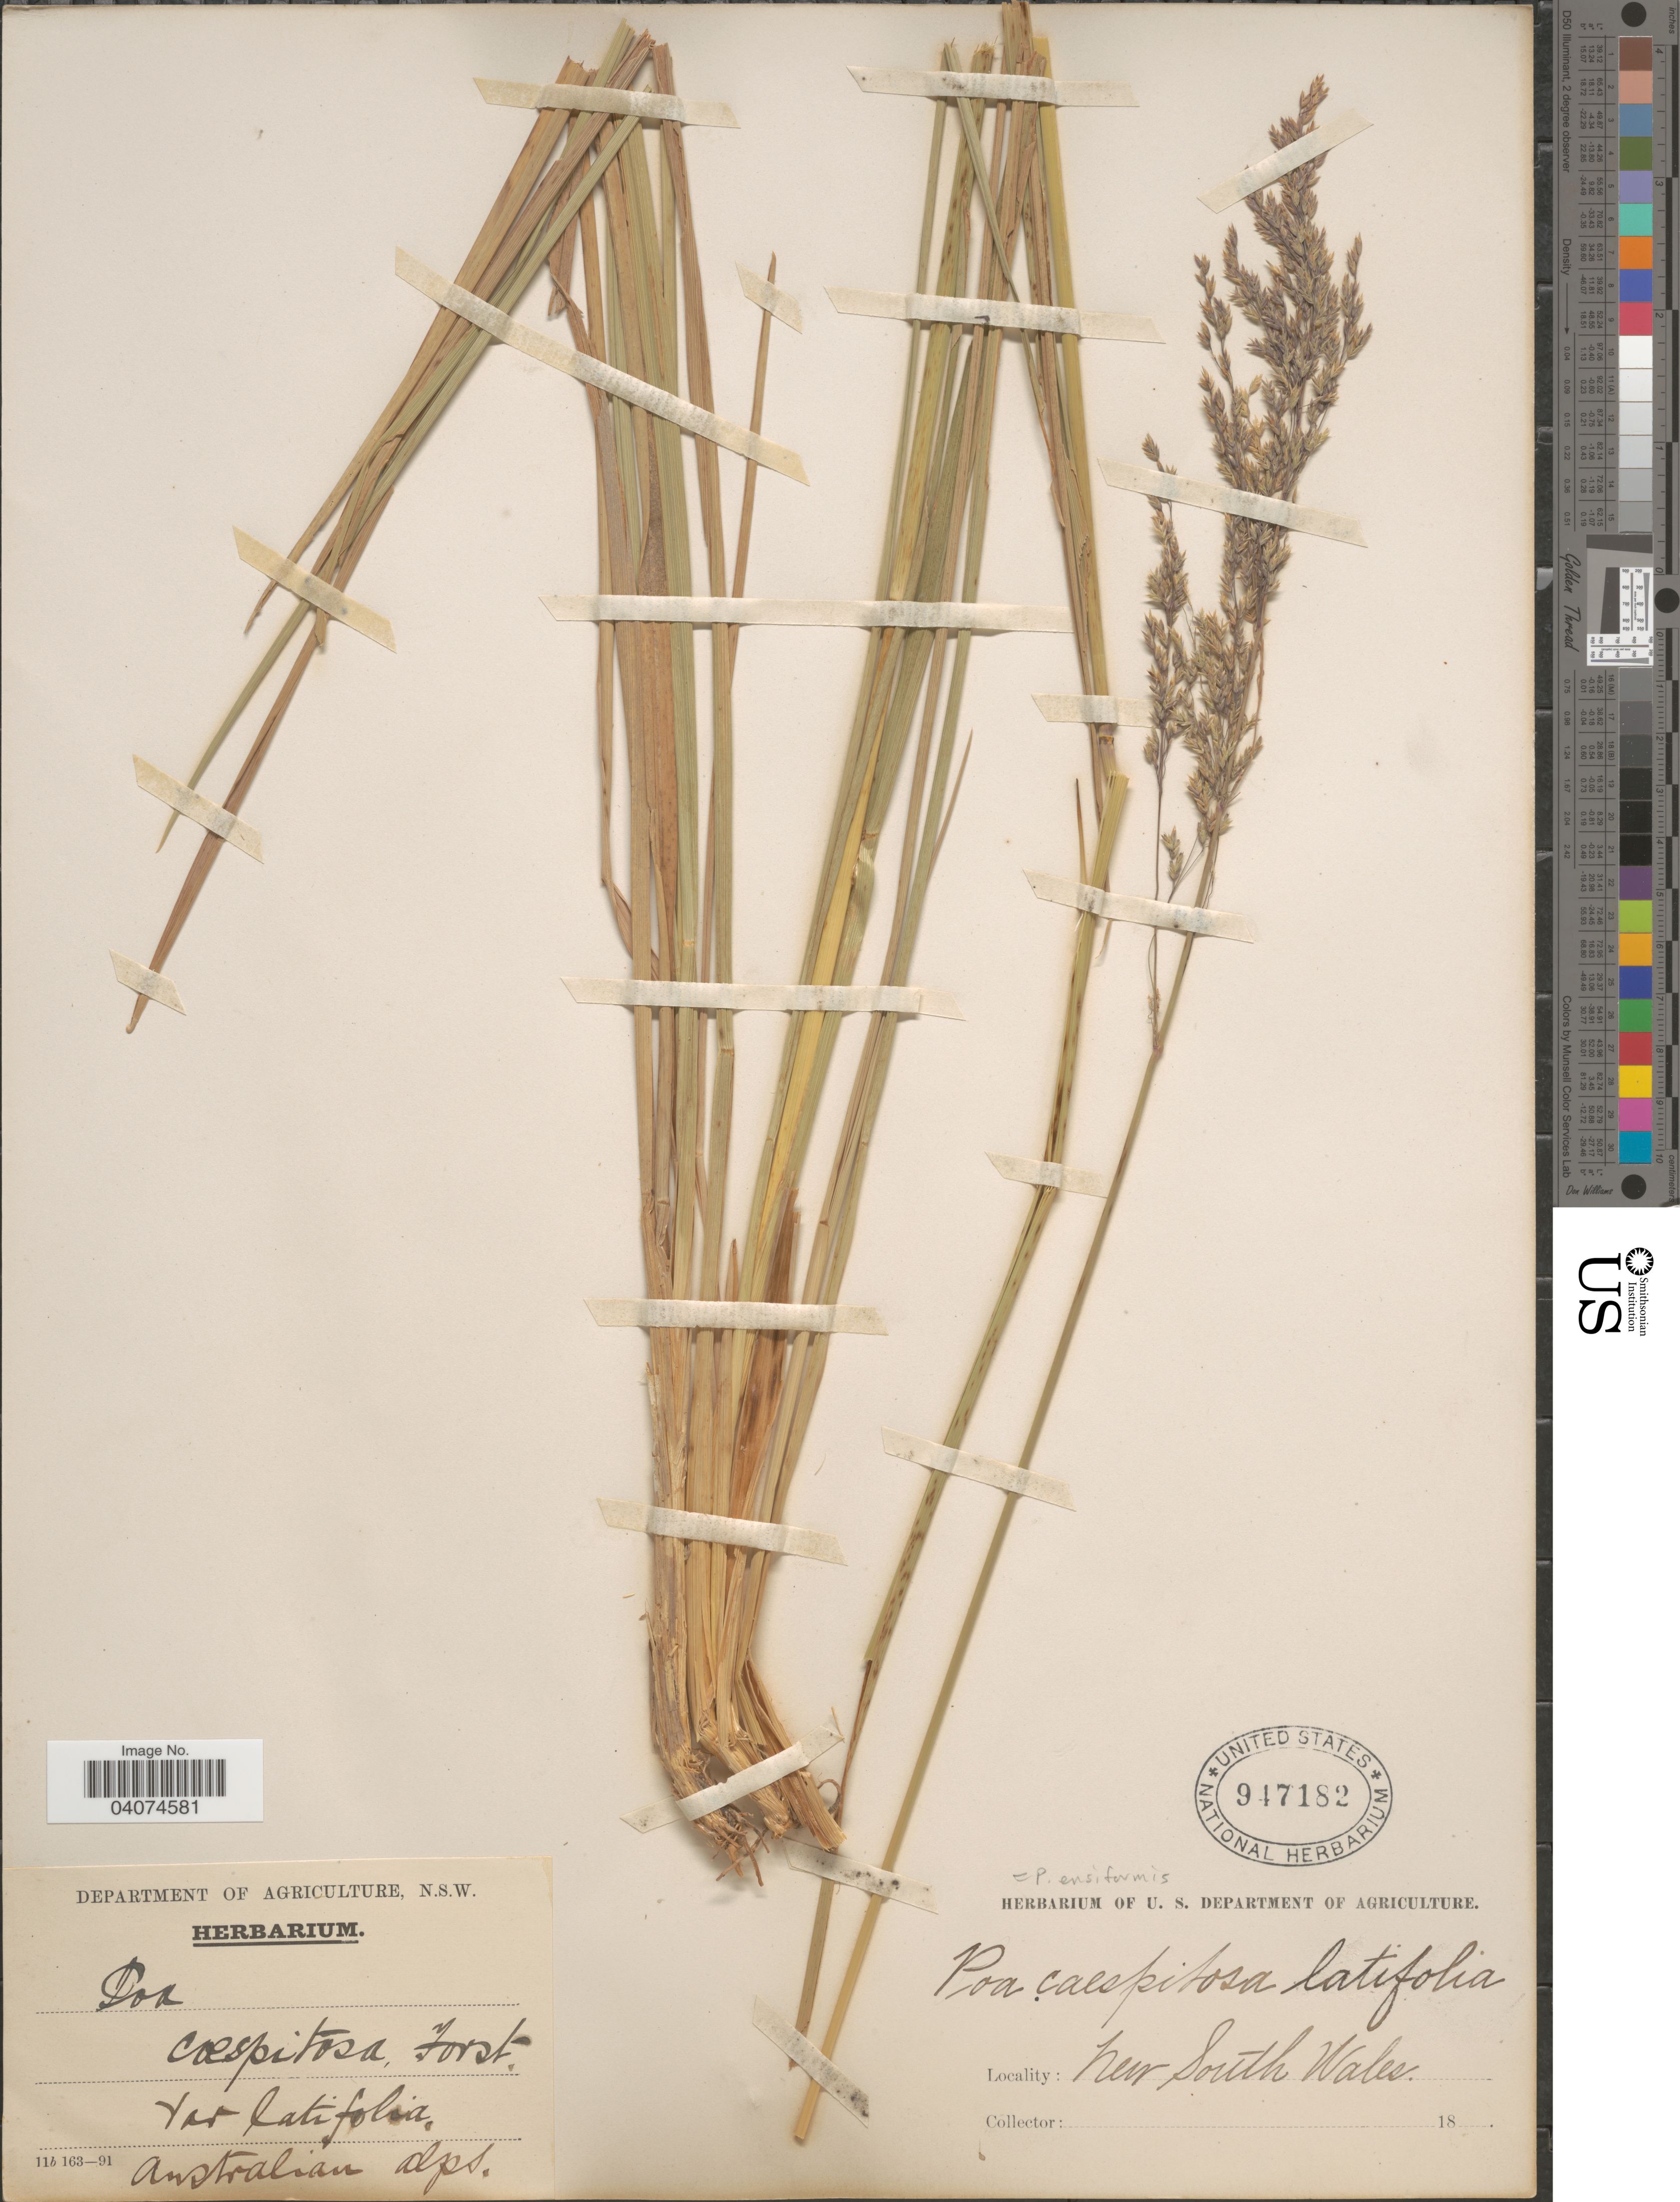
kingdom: Plantae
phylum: Tracheophyta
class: Liliopsida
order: Poales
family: Poaceae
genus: Poa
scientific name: Poa ensiformis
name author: Vickery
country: Australia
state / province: New South Wales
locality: Australian Alps.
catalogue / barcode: US 947182